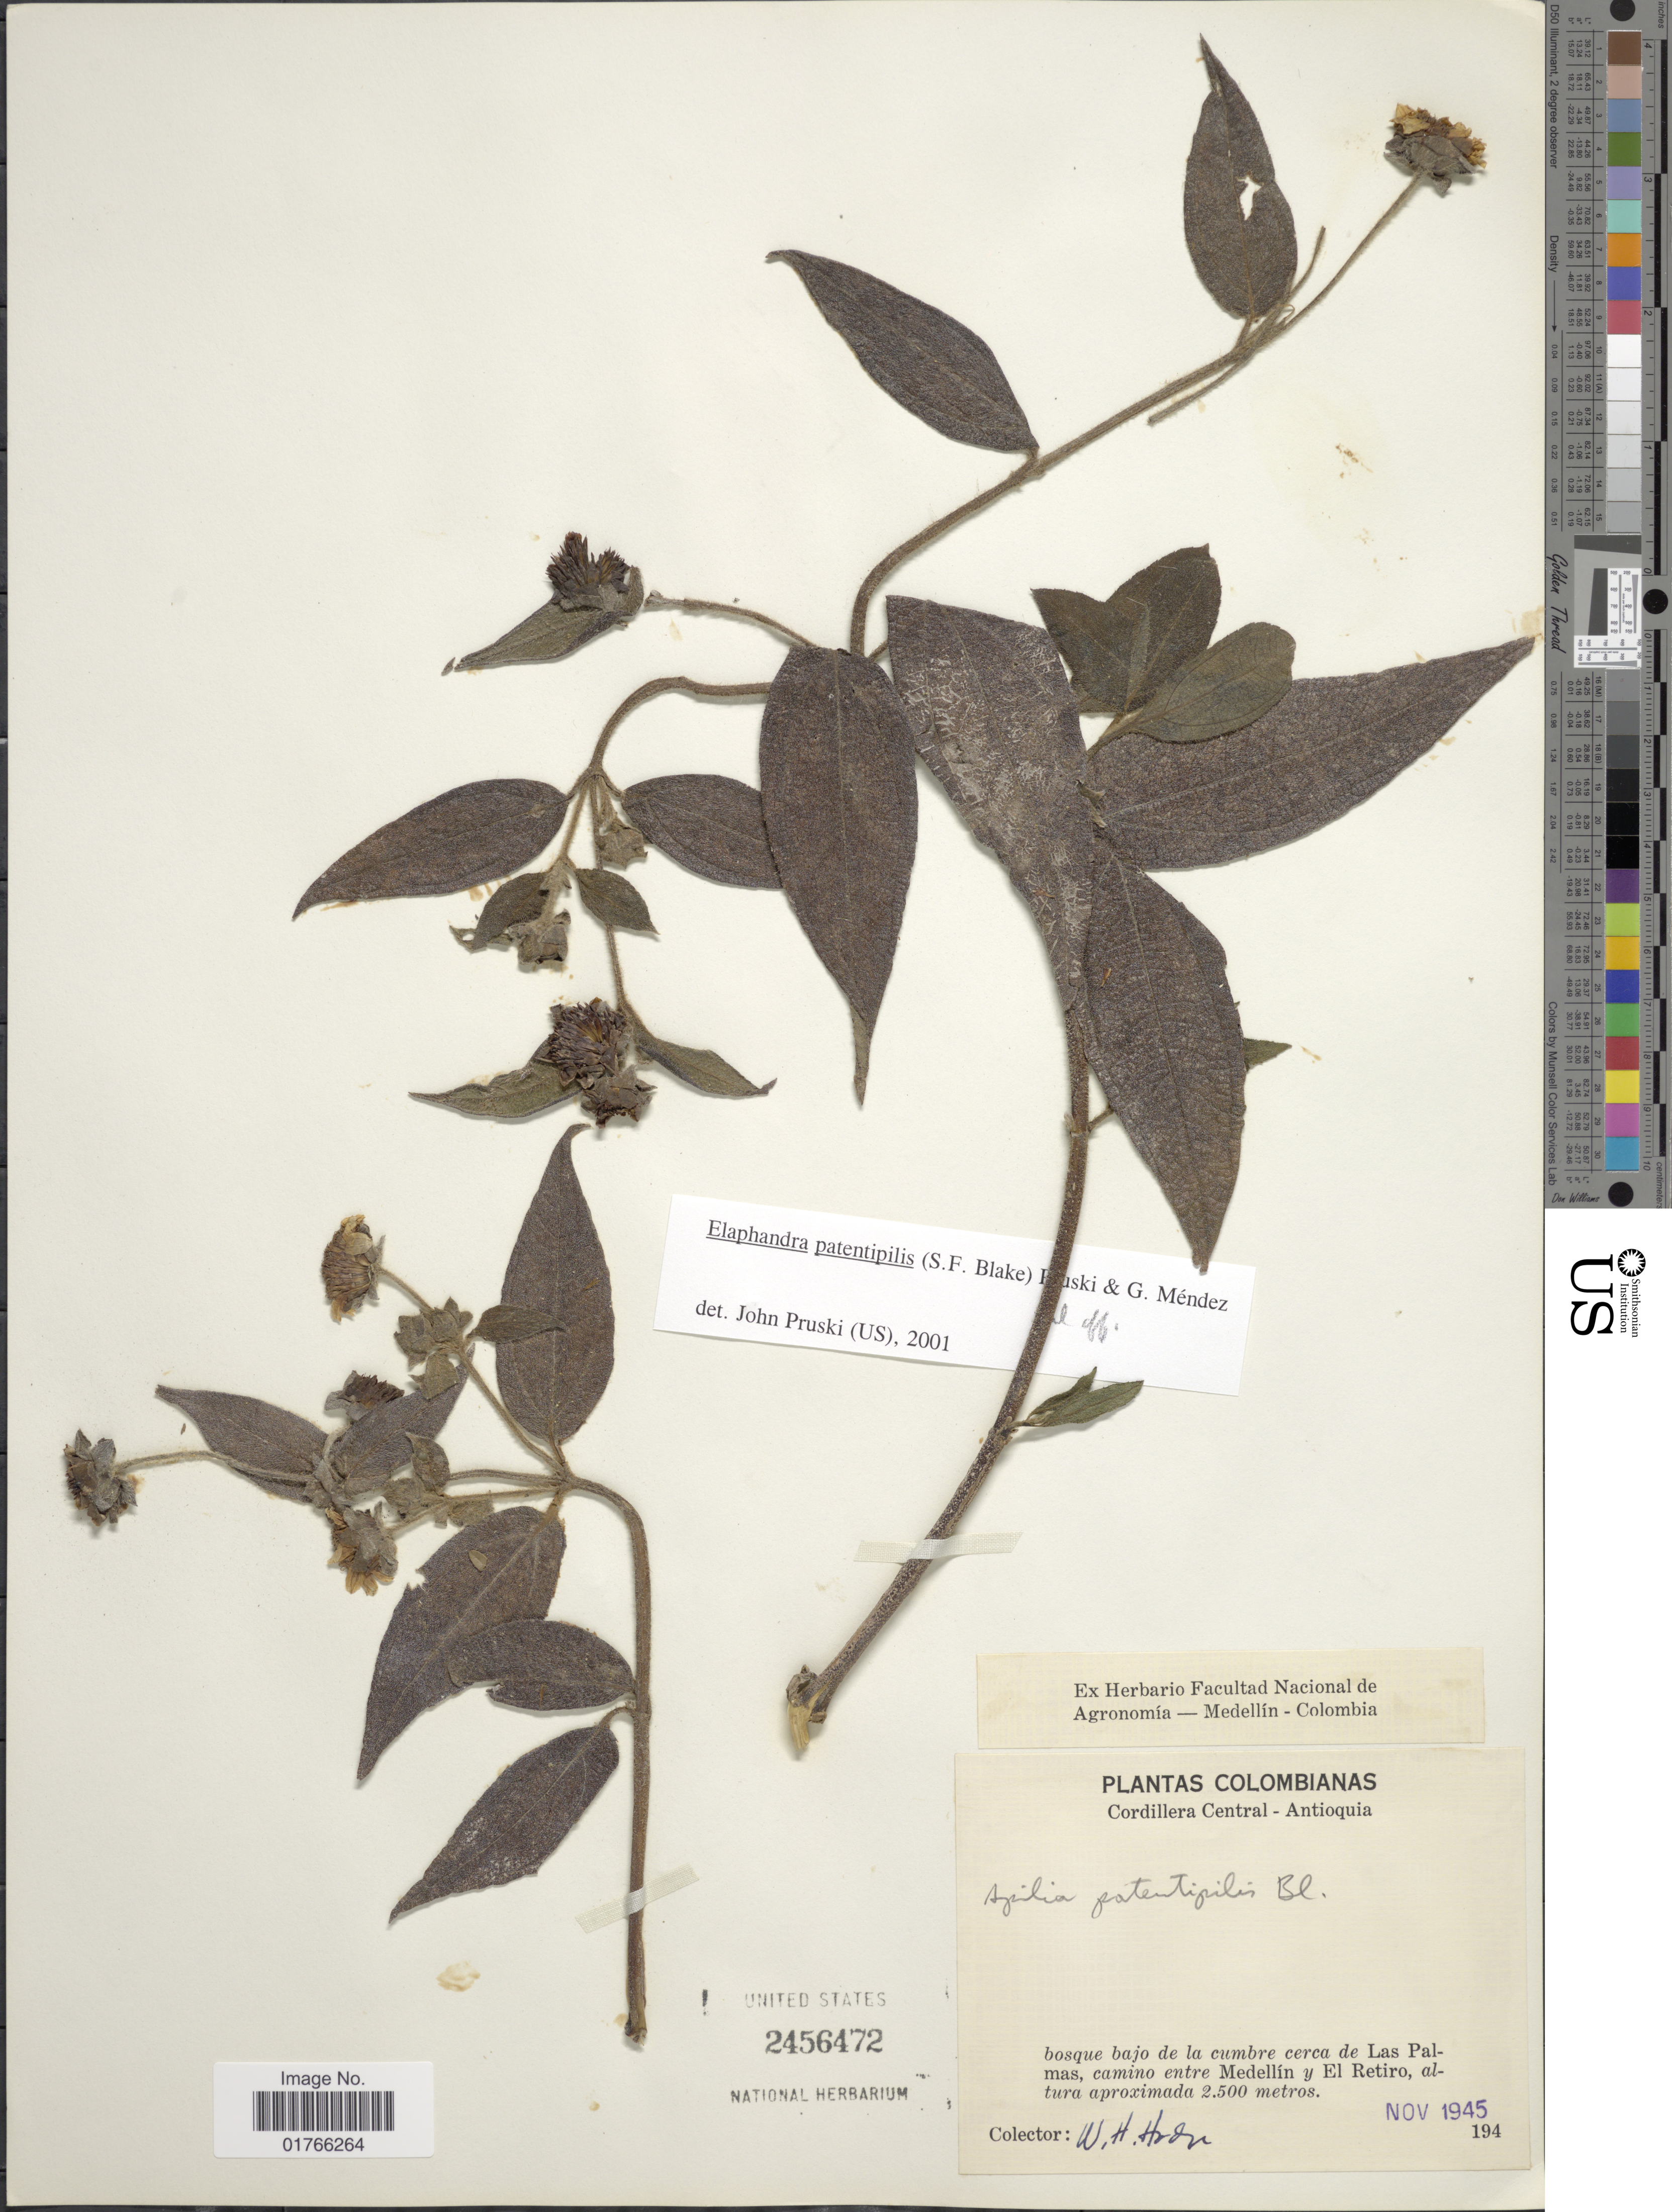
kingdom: Plantae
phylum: Tracheophyta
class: Magnoliopsida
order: Asterales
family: Asteraceae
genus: Elaphandra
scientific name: Elaphandra patentipilis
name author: (S.F. Blake) Pruski & Mendez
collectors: W. Hodge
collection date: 1945-11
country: Colombia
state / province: Antioquia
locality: Cordillera Central, bosque bajo de la cumbre cerca de Las Palmas, camino entre Medellin y El Retiro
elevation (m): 2500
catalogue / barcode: US 2456472